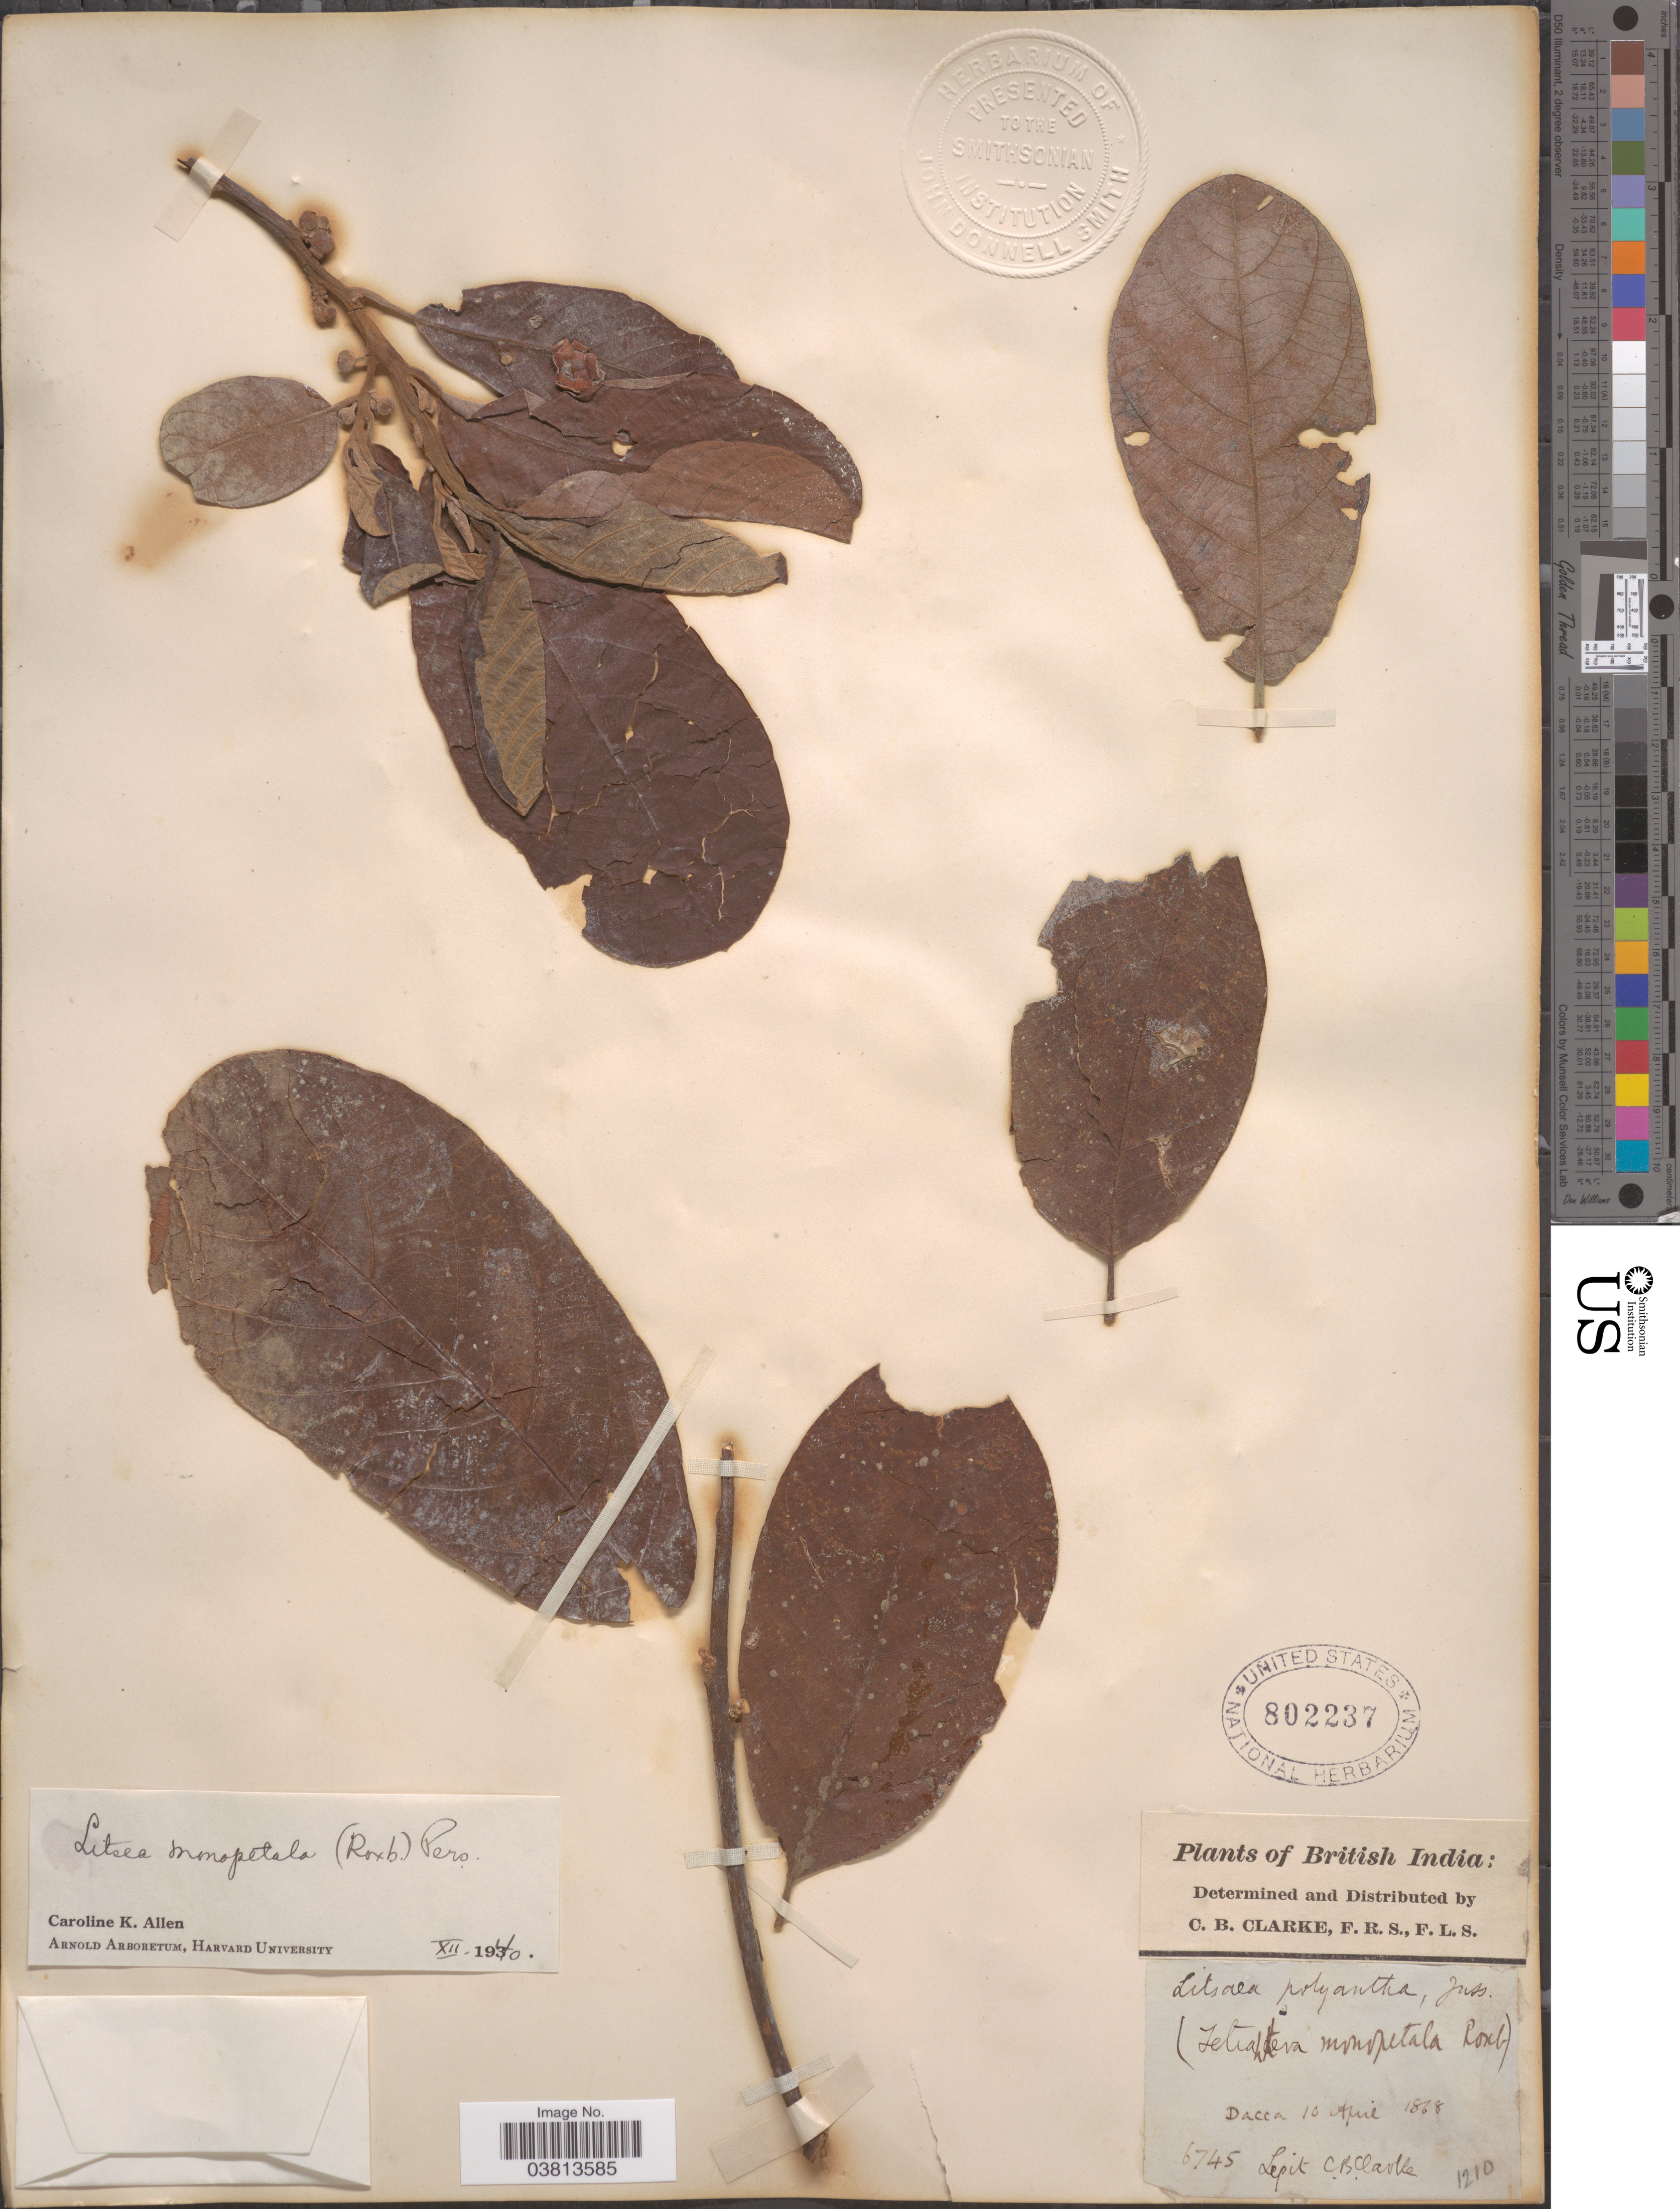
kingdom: Plantae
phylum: Tracheophyta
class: Magnoliopsida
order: Laurales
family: Lauraceae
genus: Litsea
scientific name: Litsea monopetala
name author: (Roxb.) Pers.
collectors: C. B. Clarke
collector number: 6745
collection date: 1868-04-10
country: Bangladesh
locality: British India. Dacca.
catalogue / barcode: US 802237